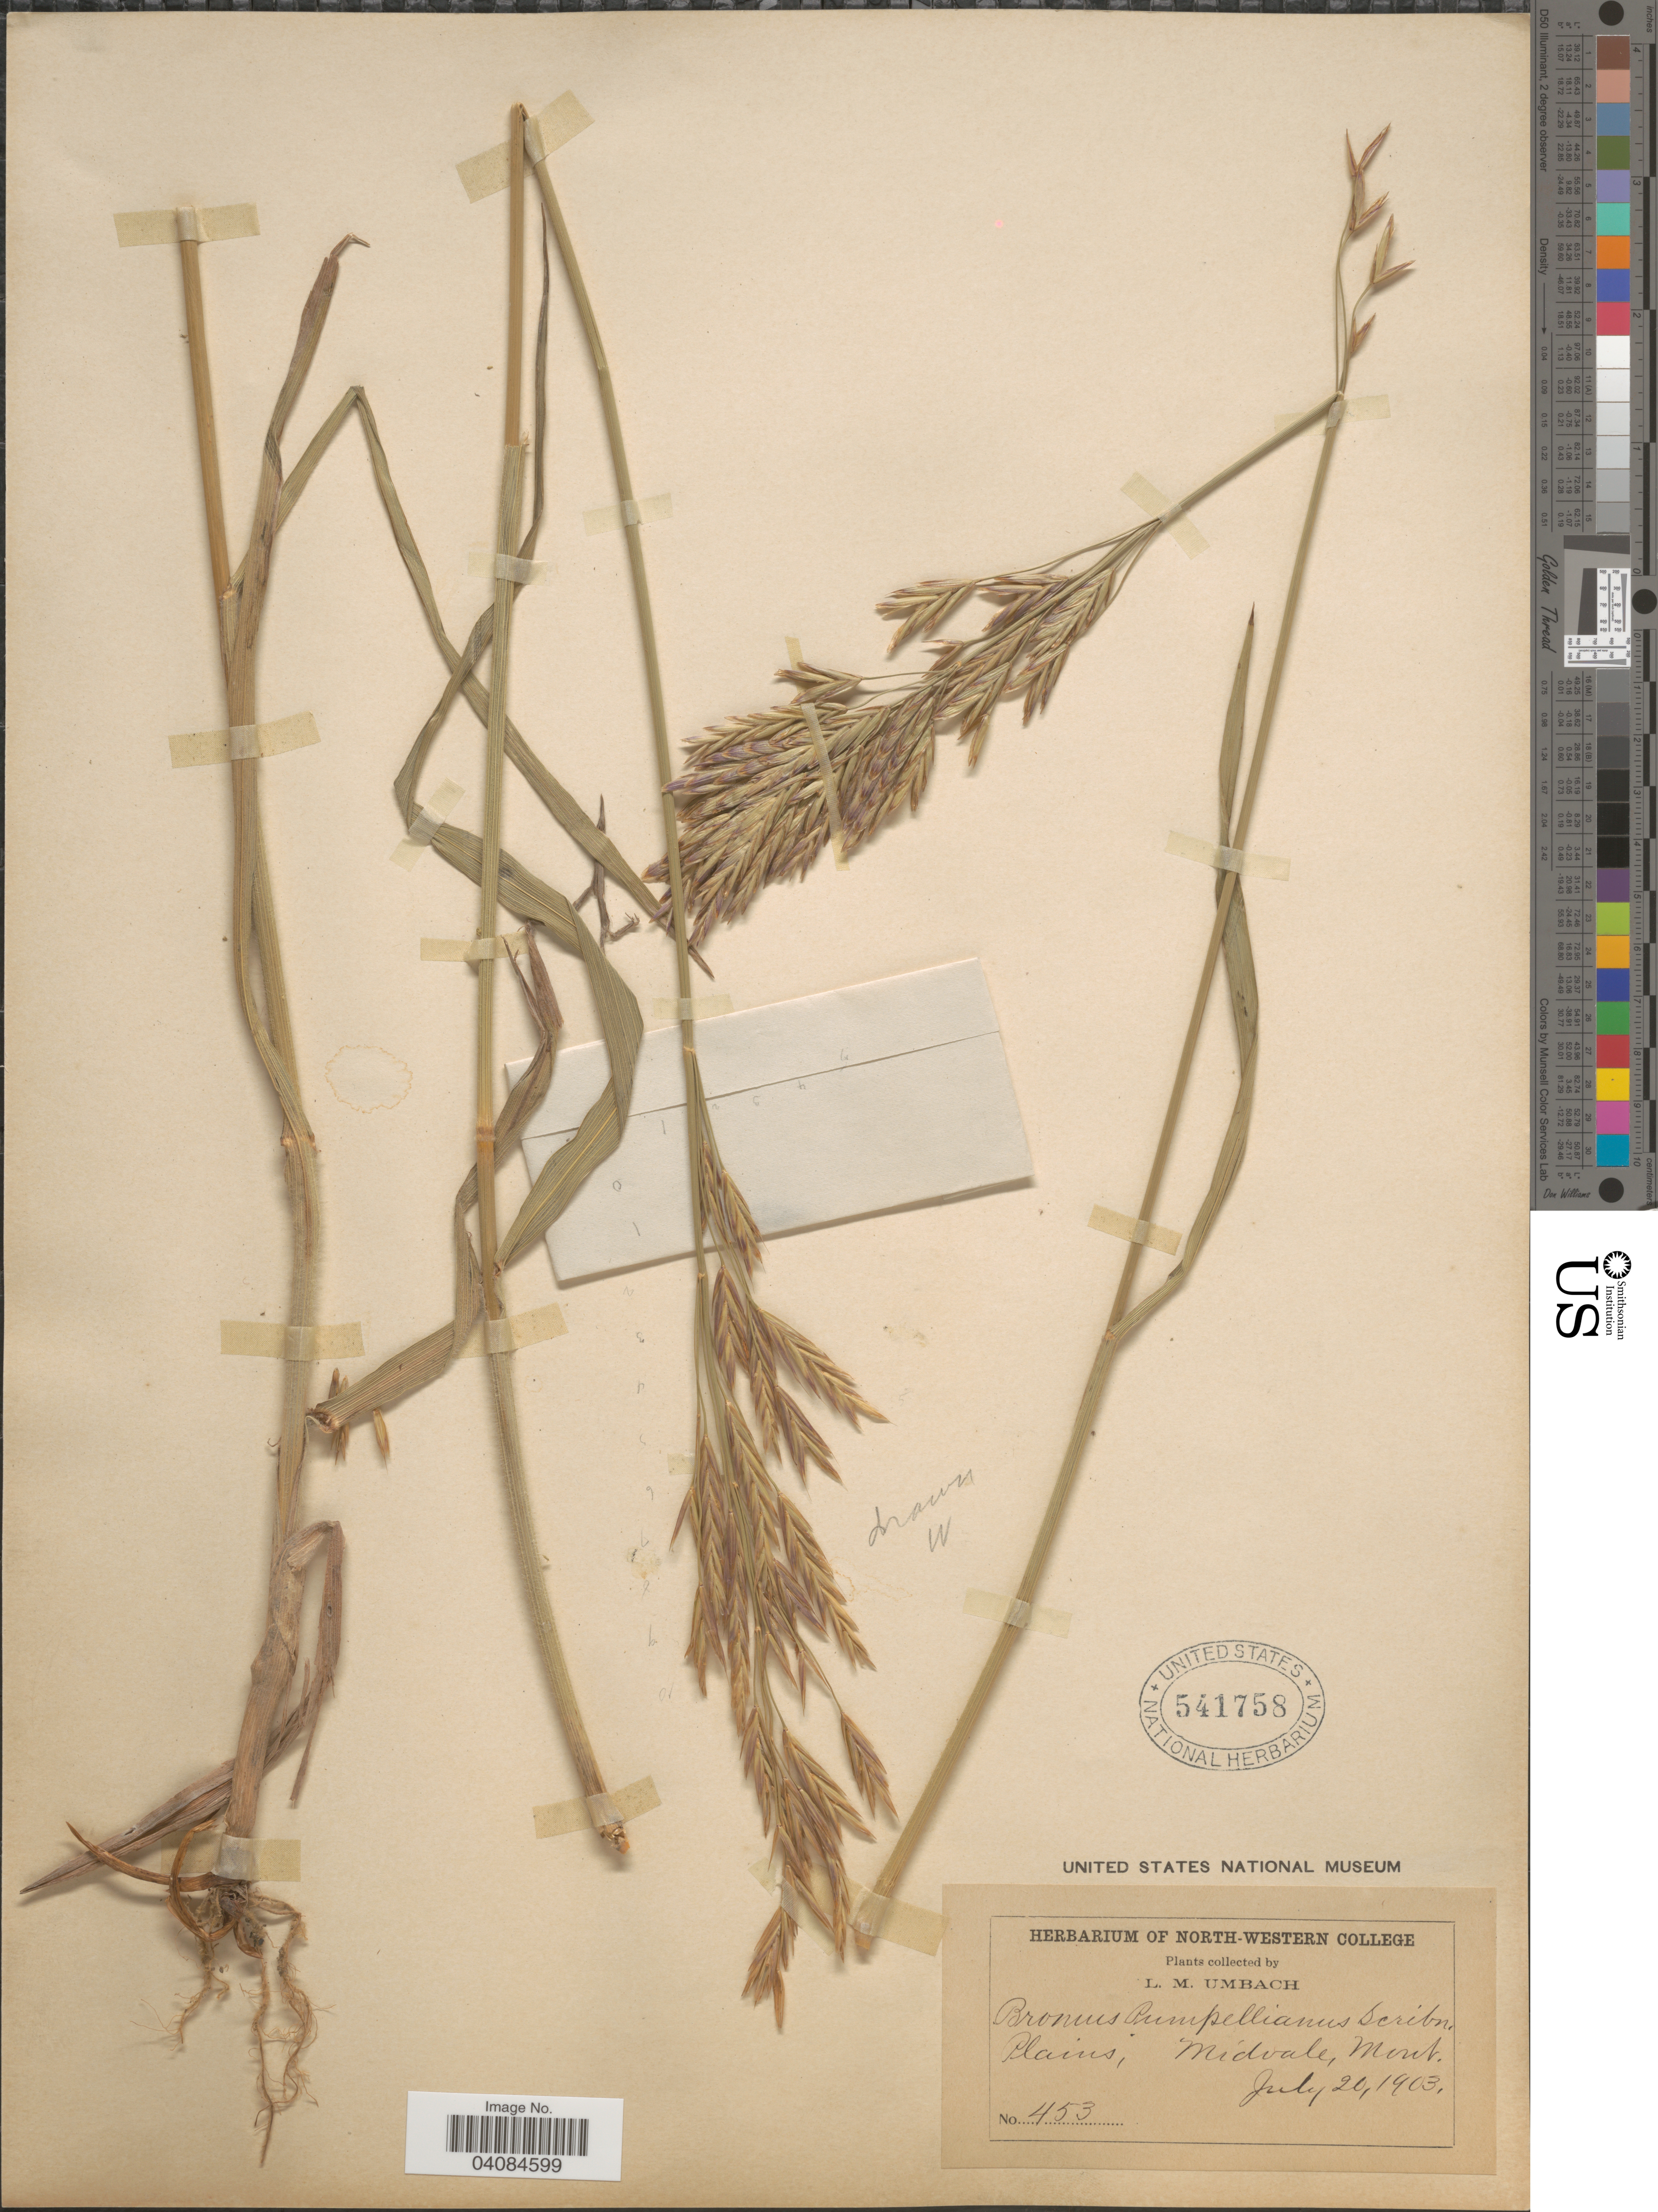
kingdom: Plantae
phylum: Tracheophyta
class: Liliopsida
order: Poales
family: Poaceae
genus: Bromus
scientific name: Bromus pumpellianus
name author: Scribn.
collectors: L. M. Umbach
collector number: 453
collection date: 1903-07-20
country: United States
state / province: Montana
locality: Plains, Midvale.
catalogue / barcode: US 541758